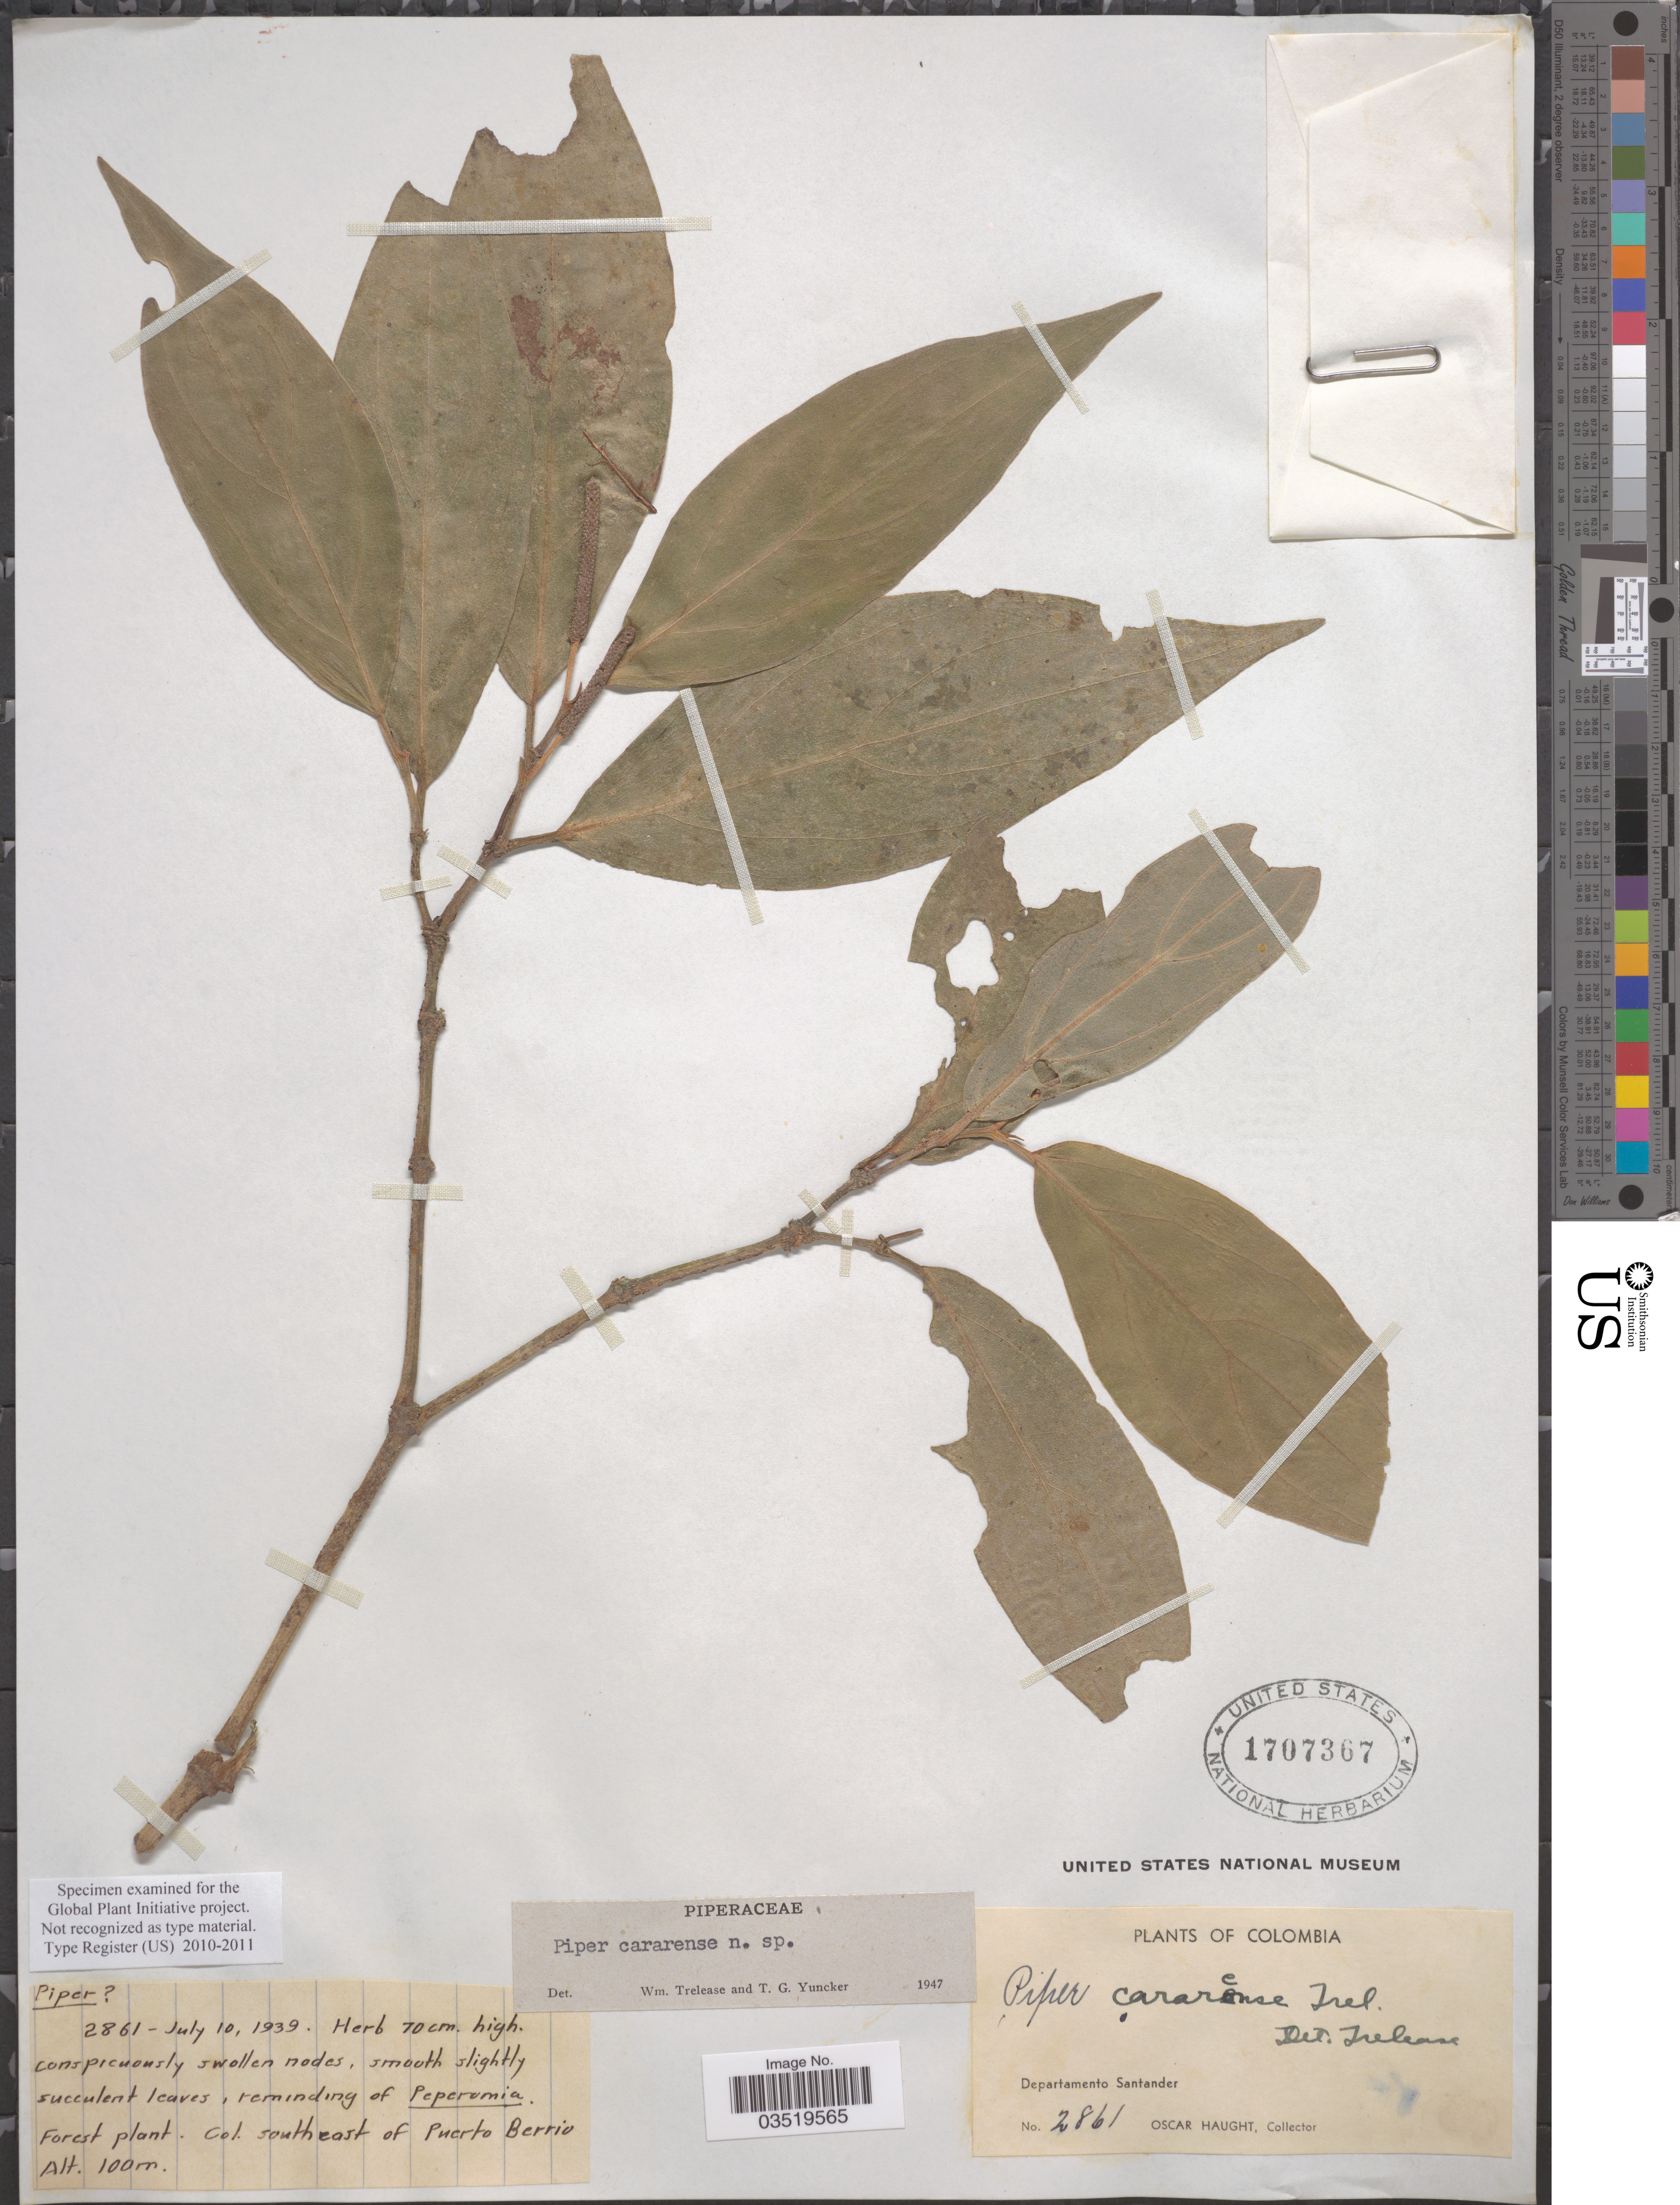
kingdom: Plantae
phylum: Tracheophyta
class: Magnoliopsida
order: Piperales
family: Piperaceae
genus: Piper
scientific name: Piper cararense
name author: Trel. & Yunck.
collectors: O. L. Haught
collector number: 2861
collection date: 1939-07-10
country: Colombia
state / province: Santander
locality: Departamento Santander. Southeast of Puerto Berrio.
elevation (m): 100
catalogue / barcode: US 1707367